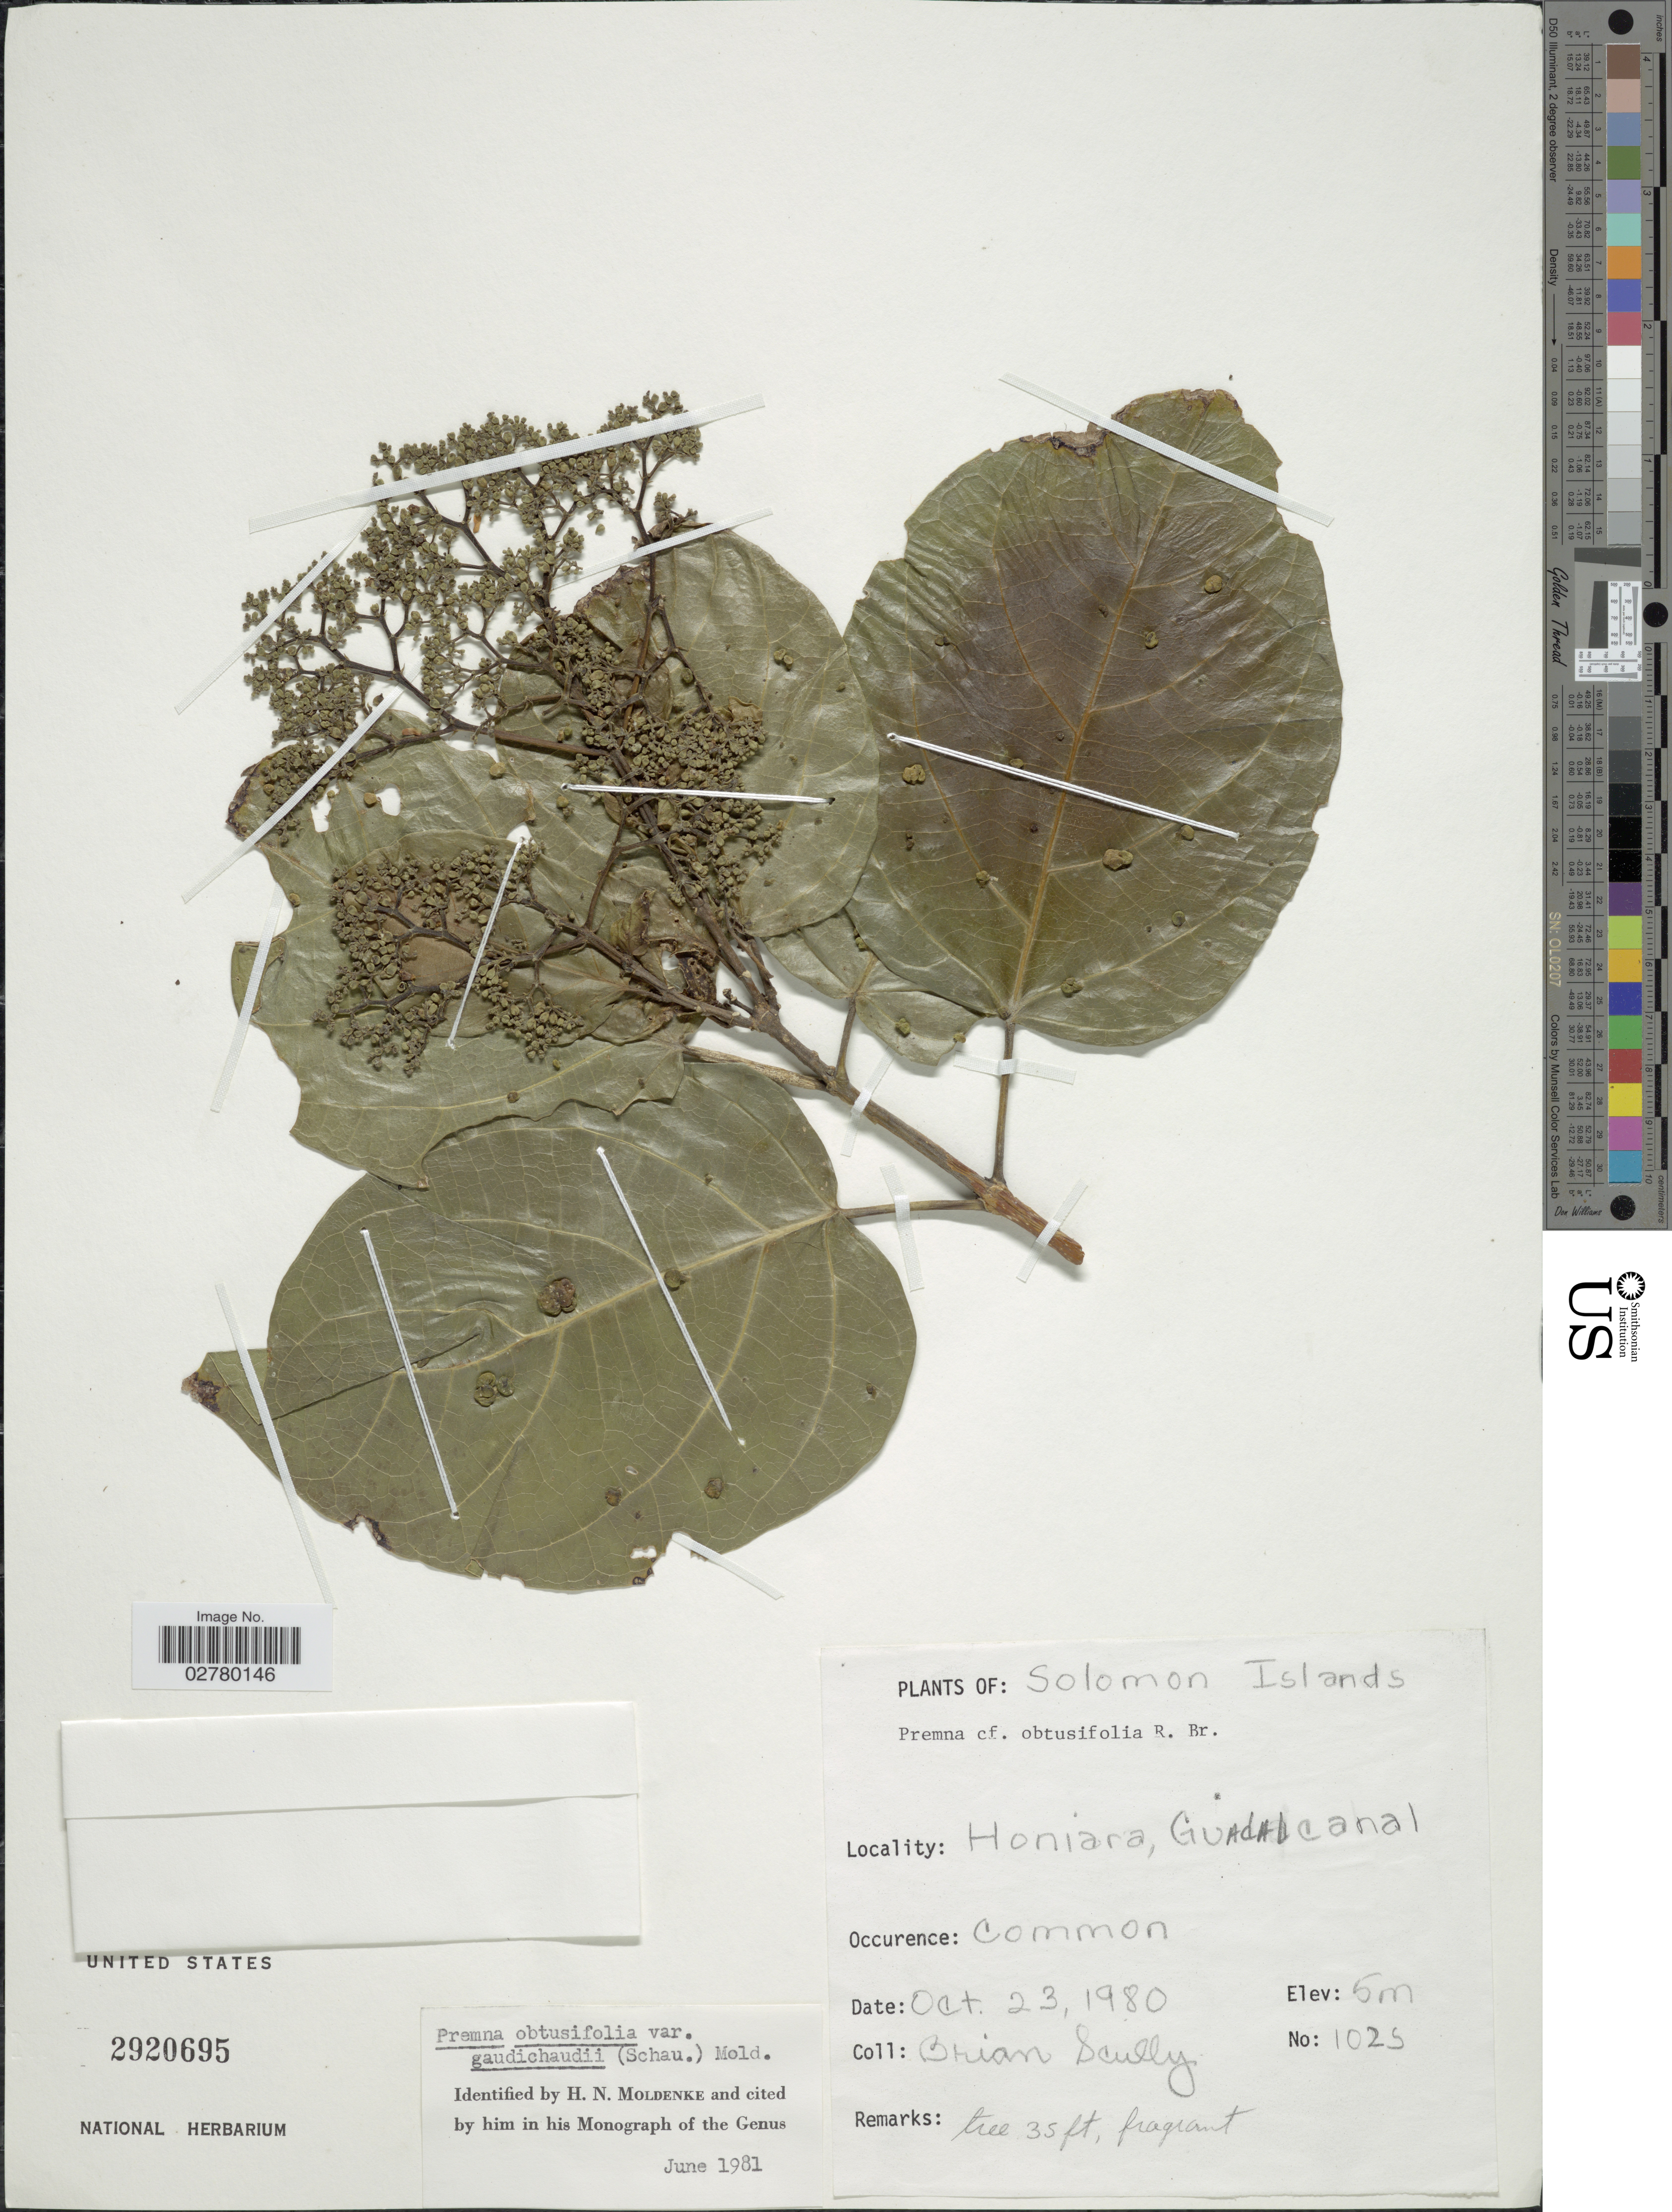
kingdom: Plantae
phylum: Tracheophyta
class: Magnoliopsida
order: Lamiales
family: Lamiaceae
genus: Premna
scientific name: Premna obtusifolia var. gaudichaudii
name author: (Schauer) Moldenke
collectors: B. Scully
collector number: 1025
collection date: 1980-10-23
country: Solomon Islands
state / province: Solomon Islands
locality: Honiara, Guadalcanal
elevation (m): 5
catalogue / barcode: US 2920695